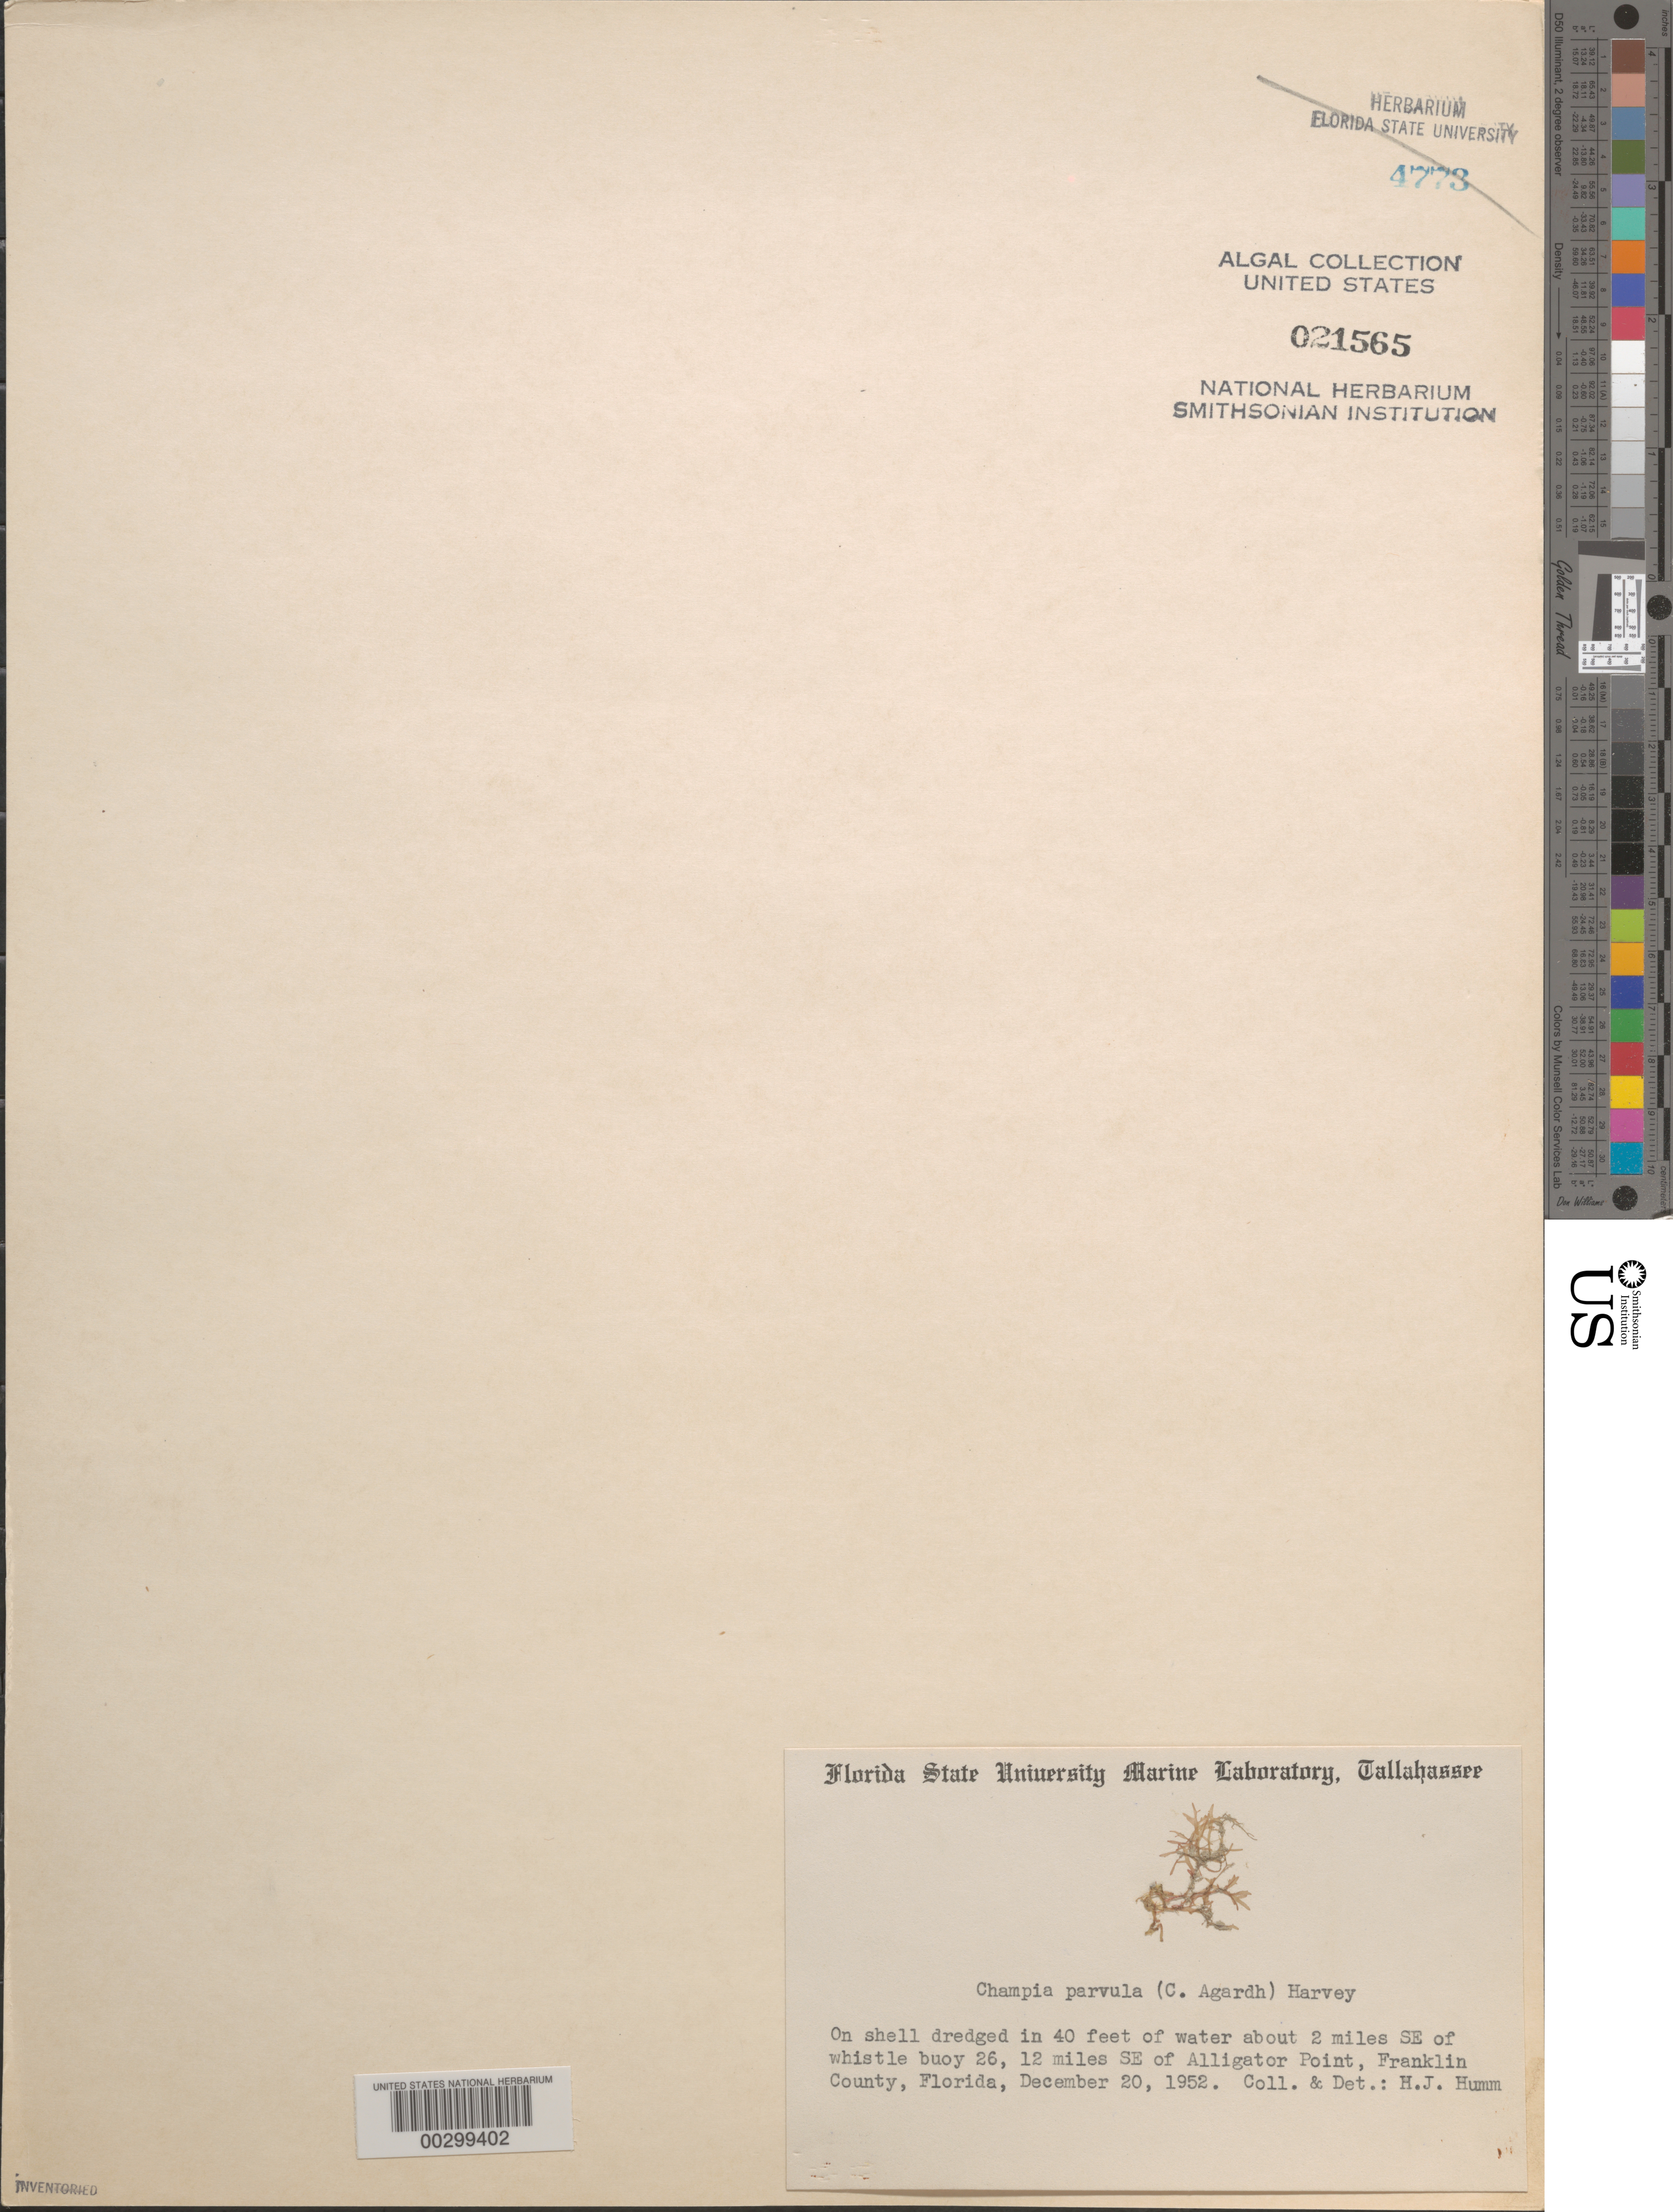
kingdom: Plantae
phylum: Rhodophyta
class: Florideophyceae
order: Rhodymeniales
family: Champiaceae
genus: Champia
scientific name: Champia parvula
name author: (C. Agardh) Harv.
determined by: Humm, Harold J.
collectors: H. J. Humm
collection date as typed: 20 Dec 1952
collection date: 1952-12-20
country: United States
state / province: Florida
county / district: Franklin County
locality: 2 miles southeast of whistle buoy 26, 12 miles southeast of Alligator Point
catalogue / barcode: US 21565